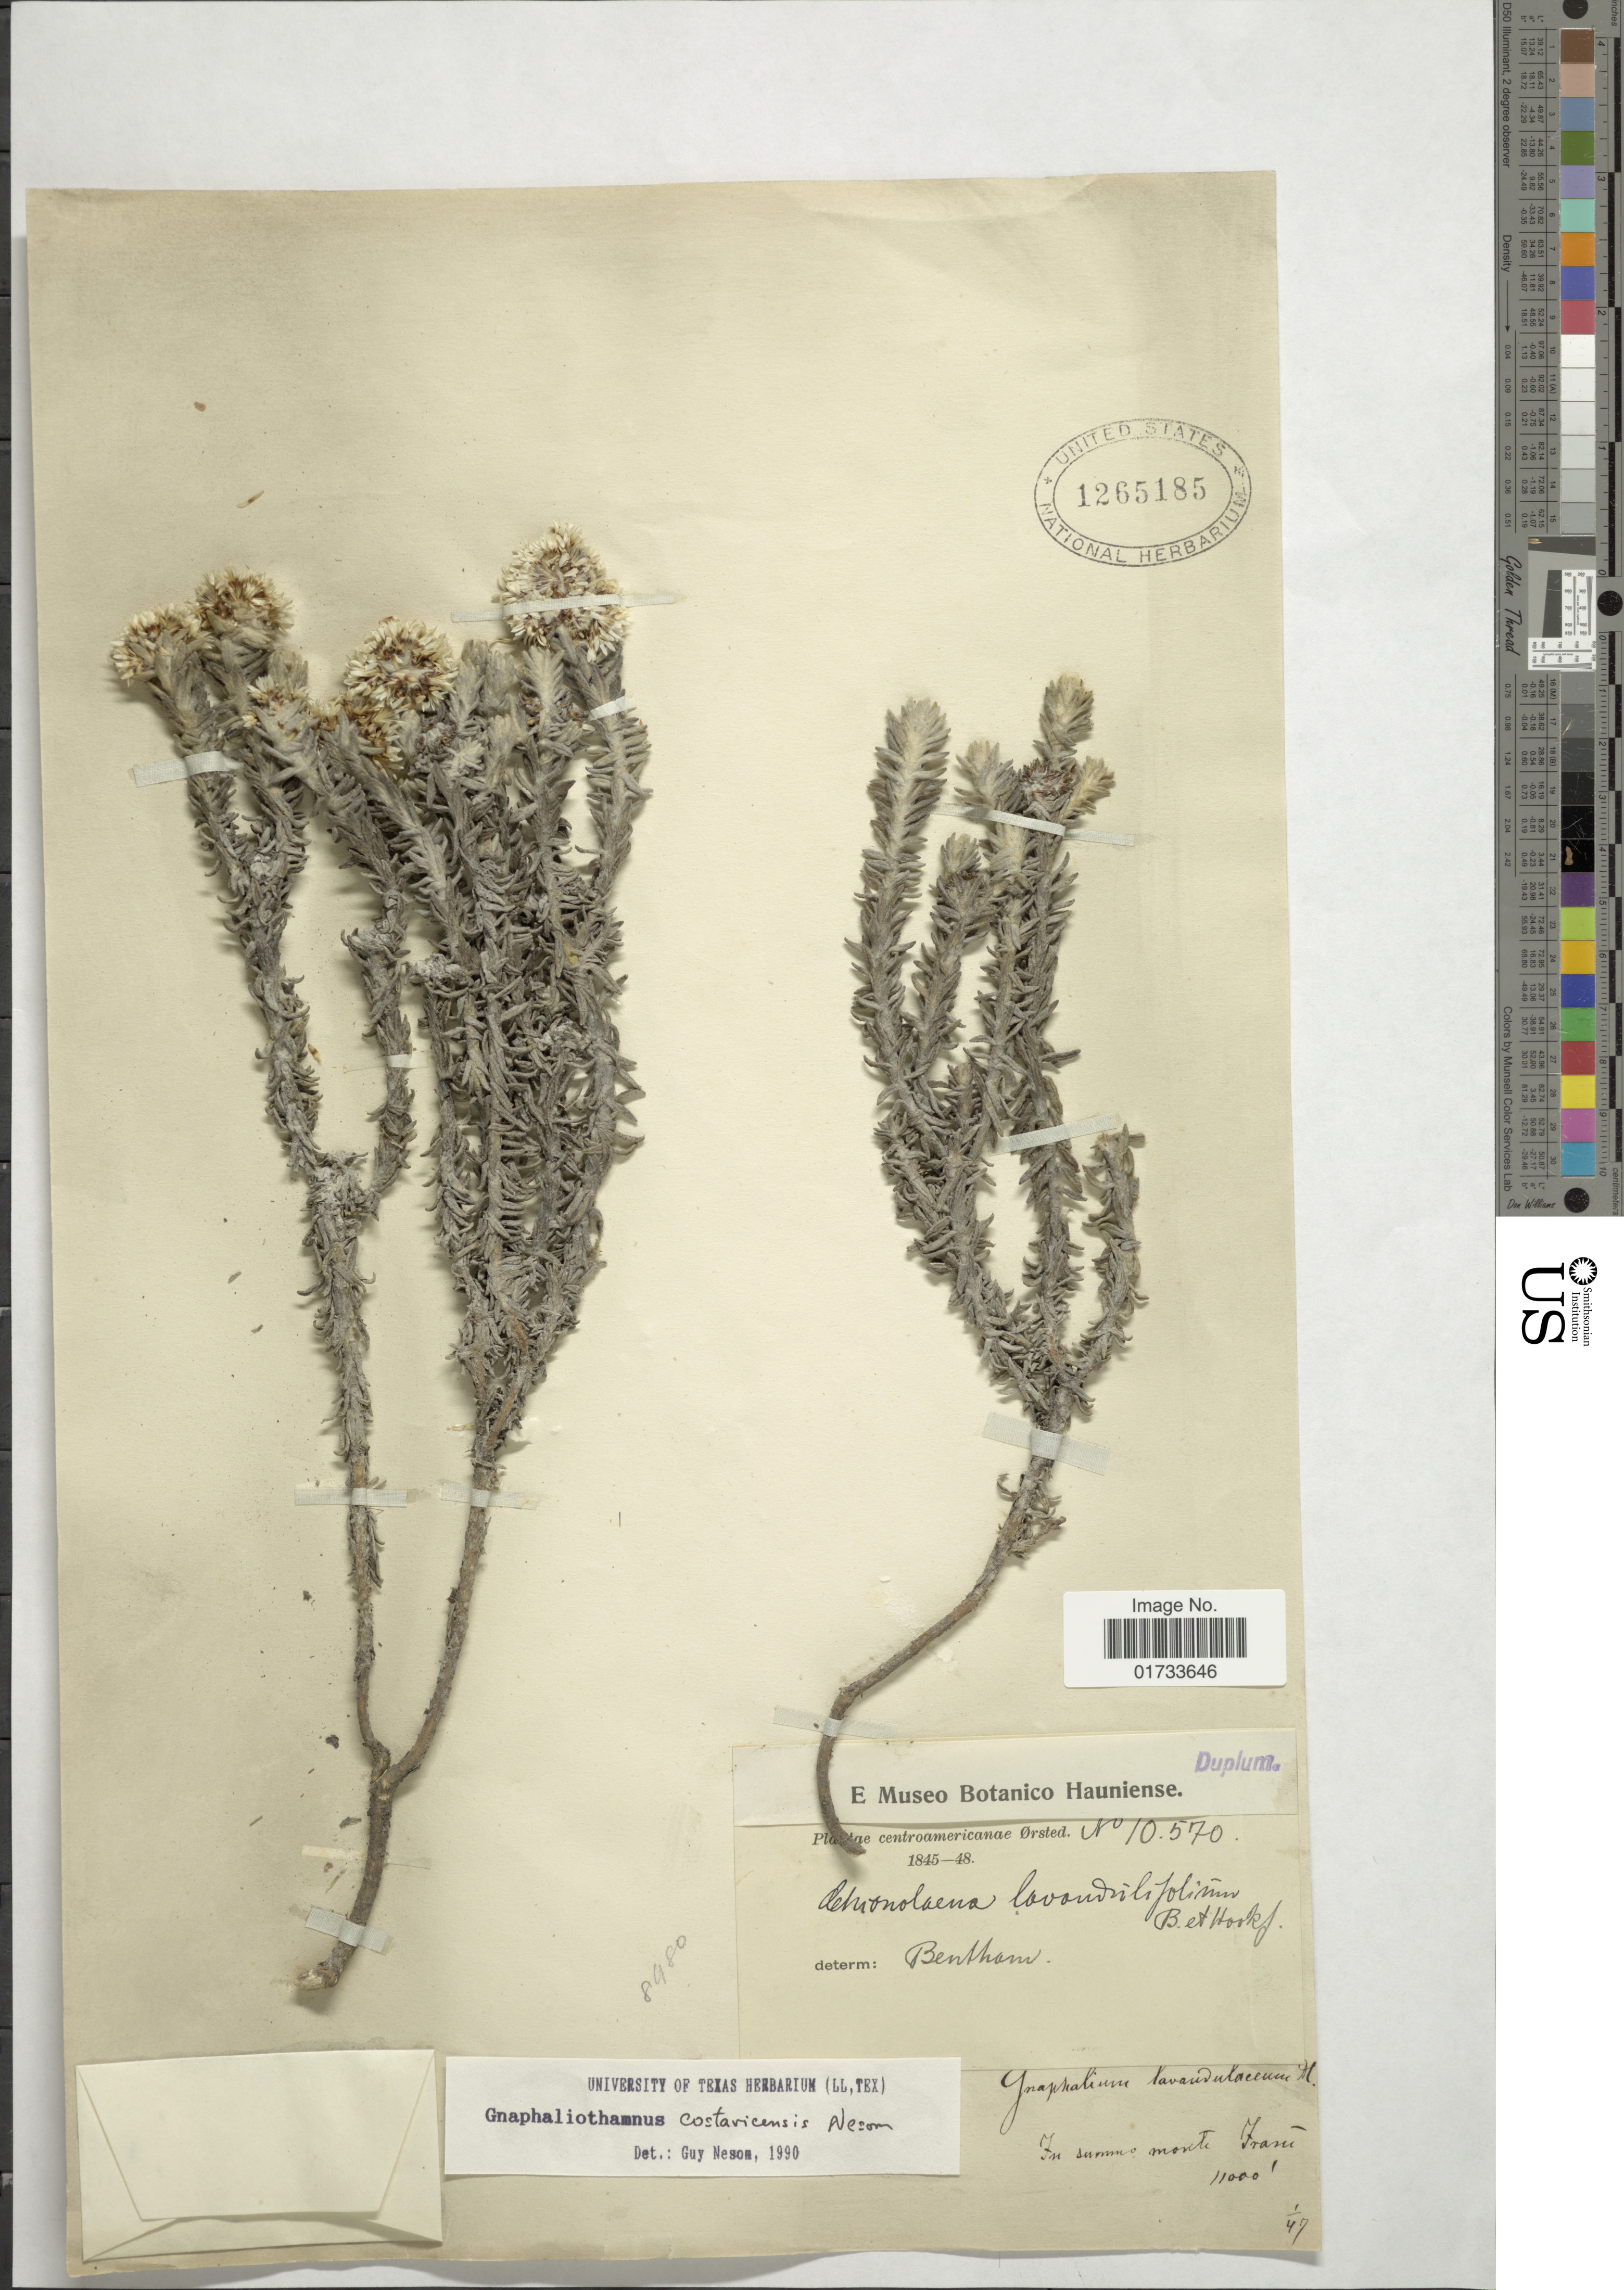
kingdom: Plantae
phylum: Tracheophyta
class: Magnoliopsida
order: Asterales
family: Asteraceae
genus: Chionolaena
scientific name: Chionolaena costaricensis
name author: (G.L. Nesom) G.L. Nesom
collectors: Ørsted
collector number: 10570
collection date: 1847-01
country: Costa Rica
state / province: Cartago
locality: Centroamericanae, in summo monte Franí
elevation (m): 3353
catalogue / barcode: US 1265185